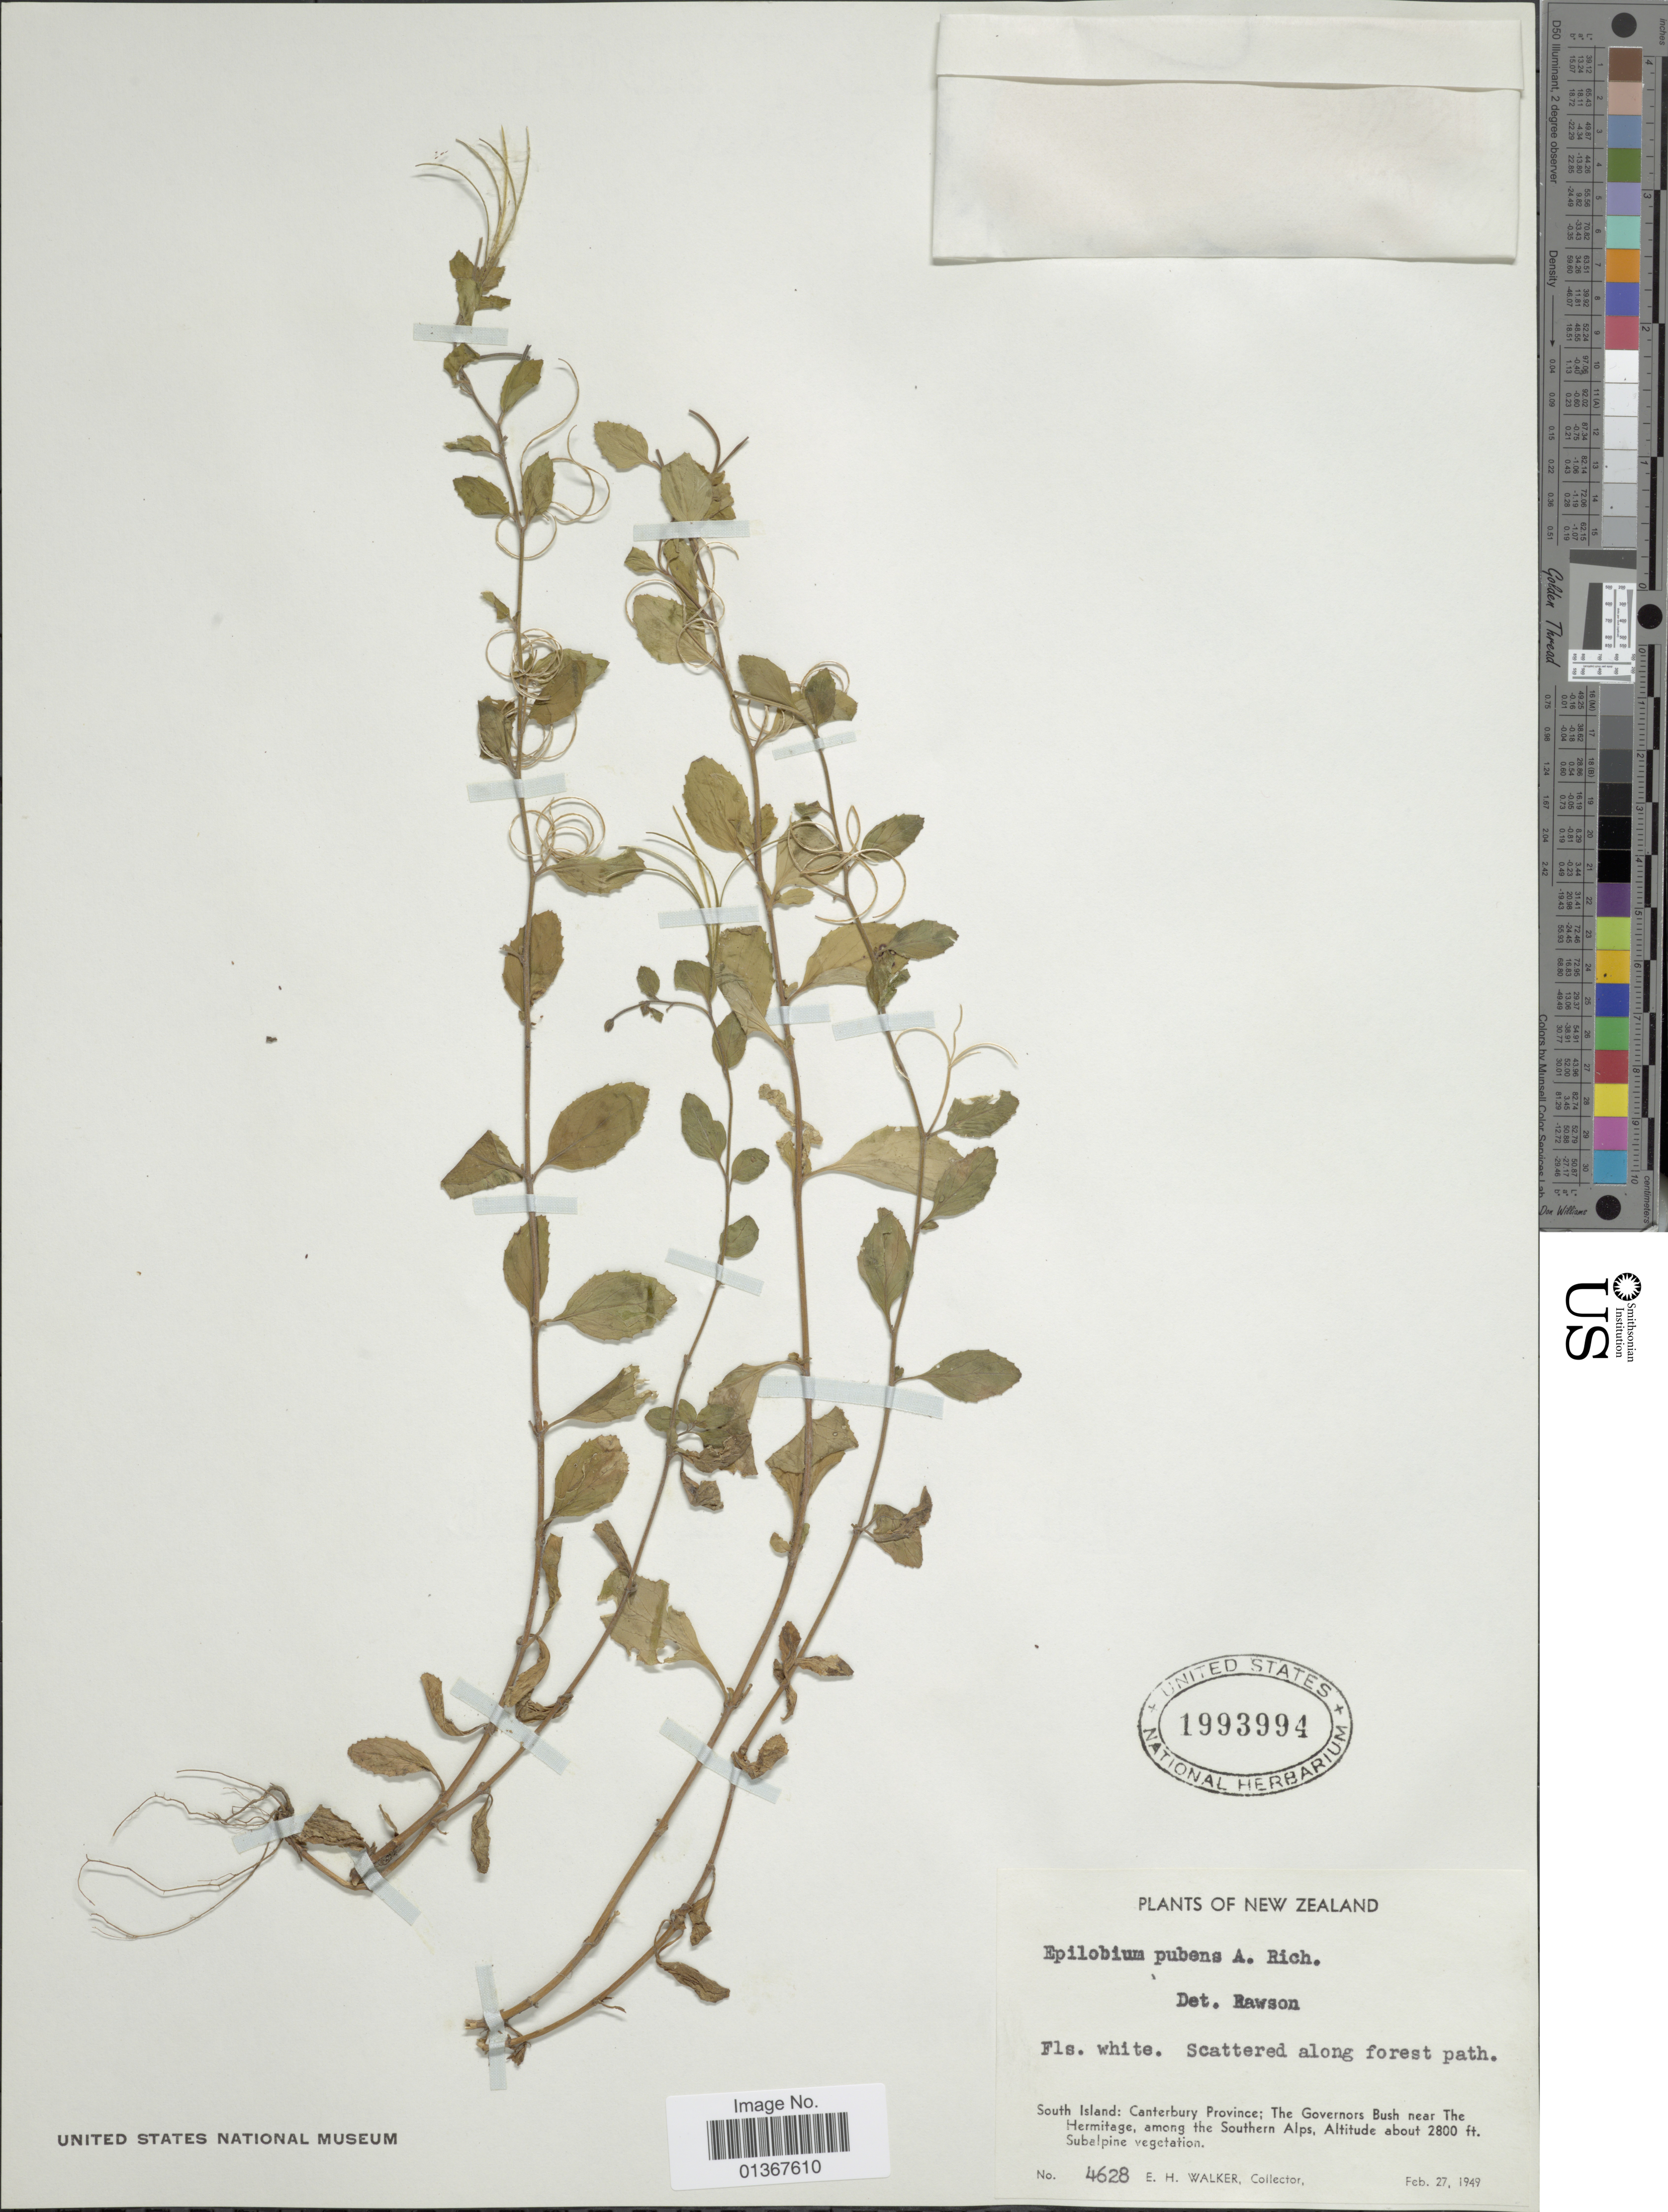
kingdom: Plantae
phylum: Tracheophyta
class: Magnoliopsida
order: Myrtales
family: Onagraceae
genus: Epilobium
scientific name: Epilobium pubens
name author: A. Rich.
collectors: E. H. Walker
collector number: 4628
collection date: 1949-02-27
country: New Zealand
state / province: Canterbury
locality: South Island: The Goversnors Bush near The Hermitage, among the Southern Alps.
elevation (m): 853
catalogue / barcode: US 1993994